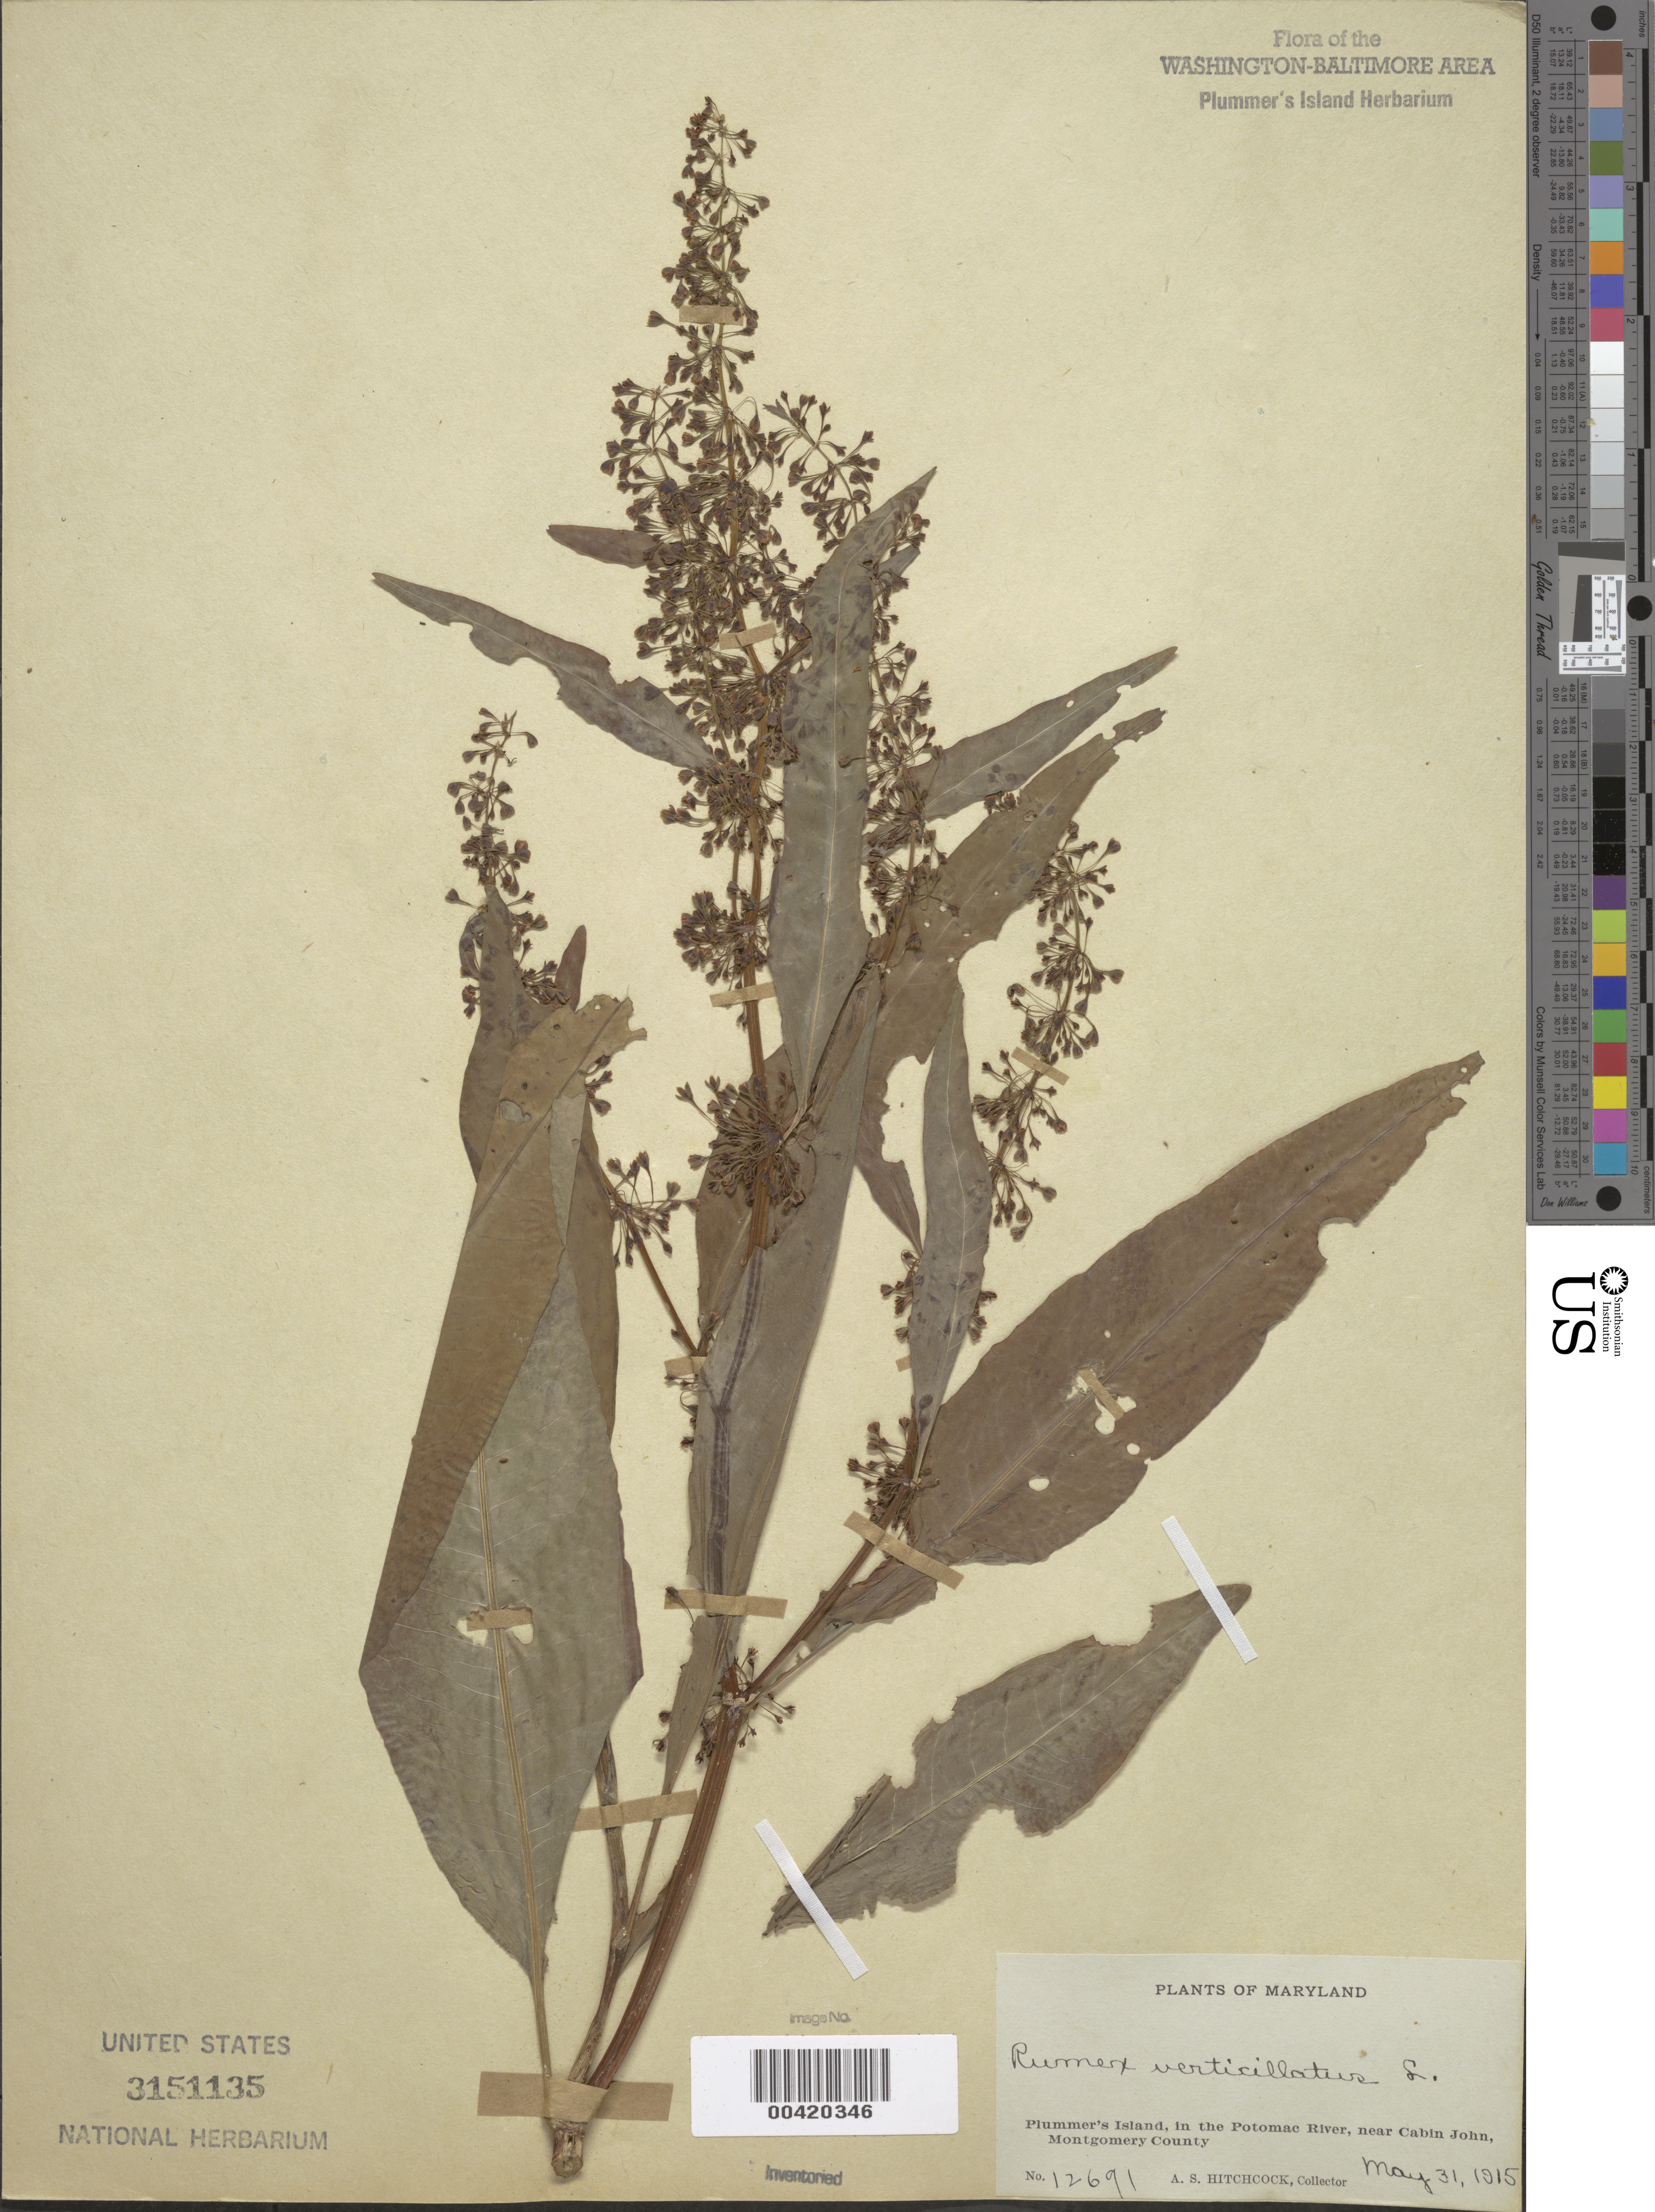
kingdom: Plantae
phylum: Tracheophyta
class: Magnoliopsida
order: Caryophyllales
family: Polygonaceae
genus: Rumex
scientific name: Rumex verticillatus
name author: L.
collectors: A. S. Hitchcock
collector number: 12691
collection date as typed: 31 May 1915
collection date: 1915-05-31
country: United States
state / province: Maryland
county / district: Montgomery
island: Plummers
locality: Plummer's Island C. & O. Canal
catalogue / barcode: US 3151135